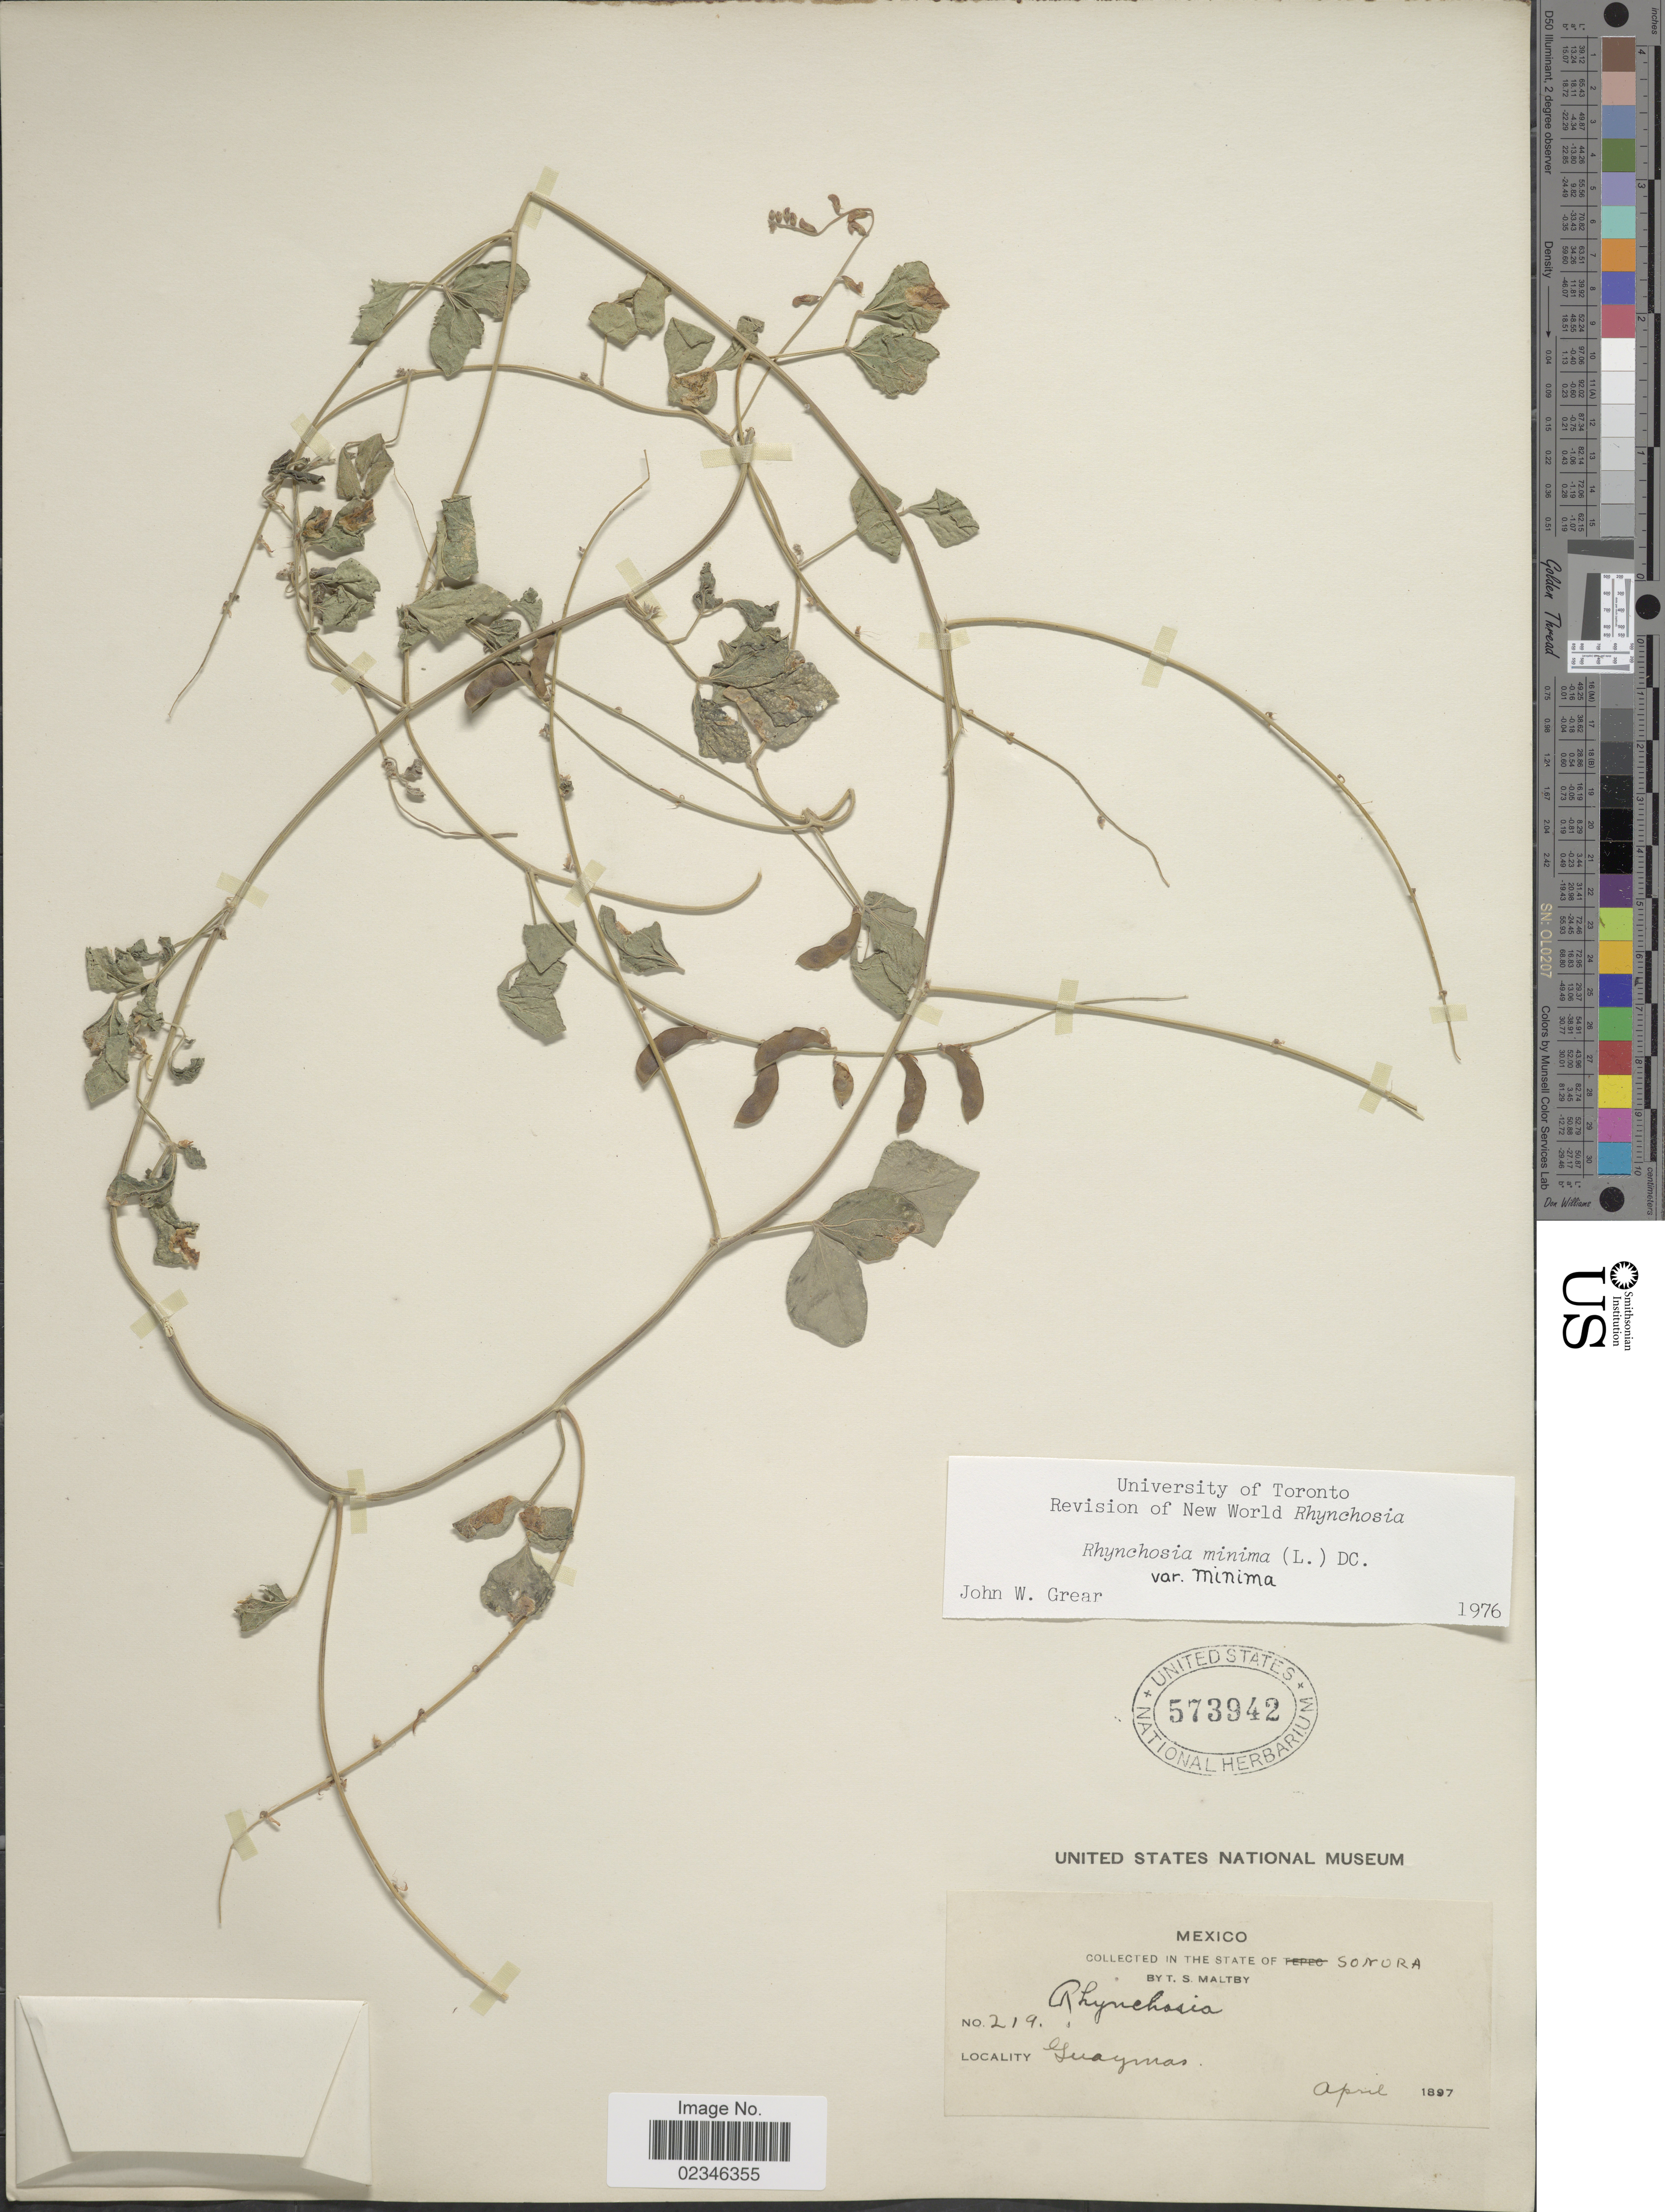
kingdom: Plantae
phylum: Tracheophyta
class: Magnoliopsida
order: Fabales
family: Fabaceae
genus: Rhynchosia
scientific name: Rhynchosia minima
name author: (L.) DC.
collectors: T. S. Maltby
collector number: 219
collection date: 1897-04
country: Mexico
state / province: Sonora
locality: In the State of Sonora. Guaymas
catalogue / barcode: US 573942